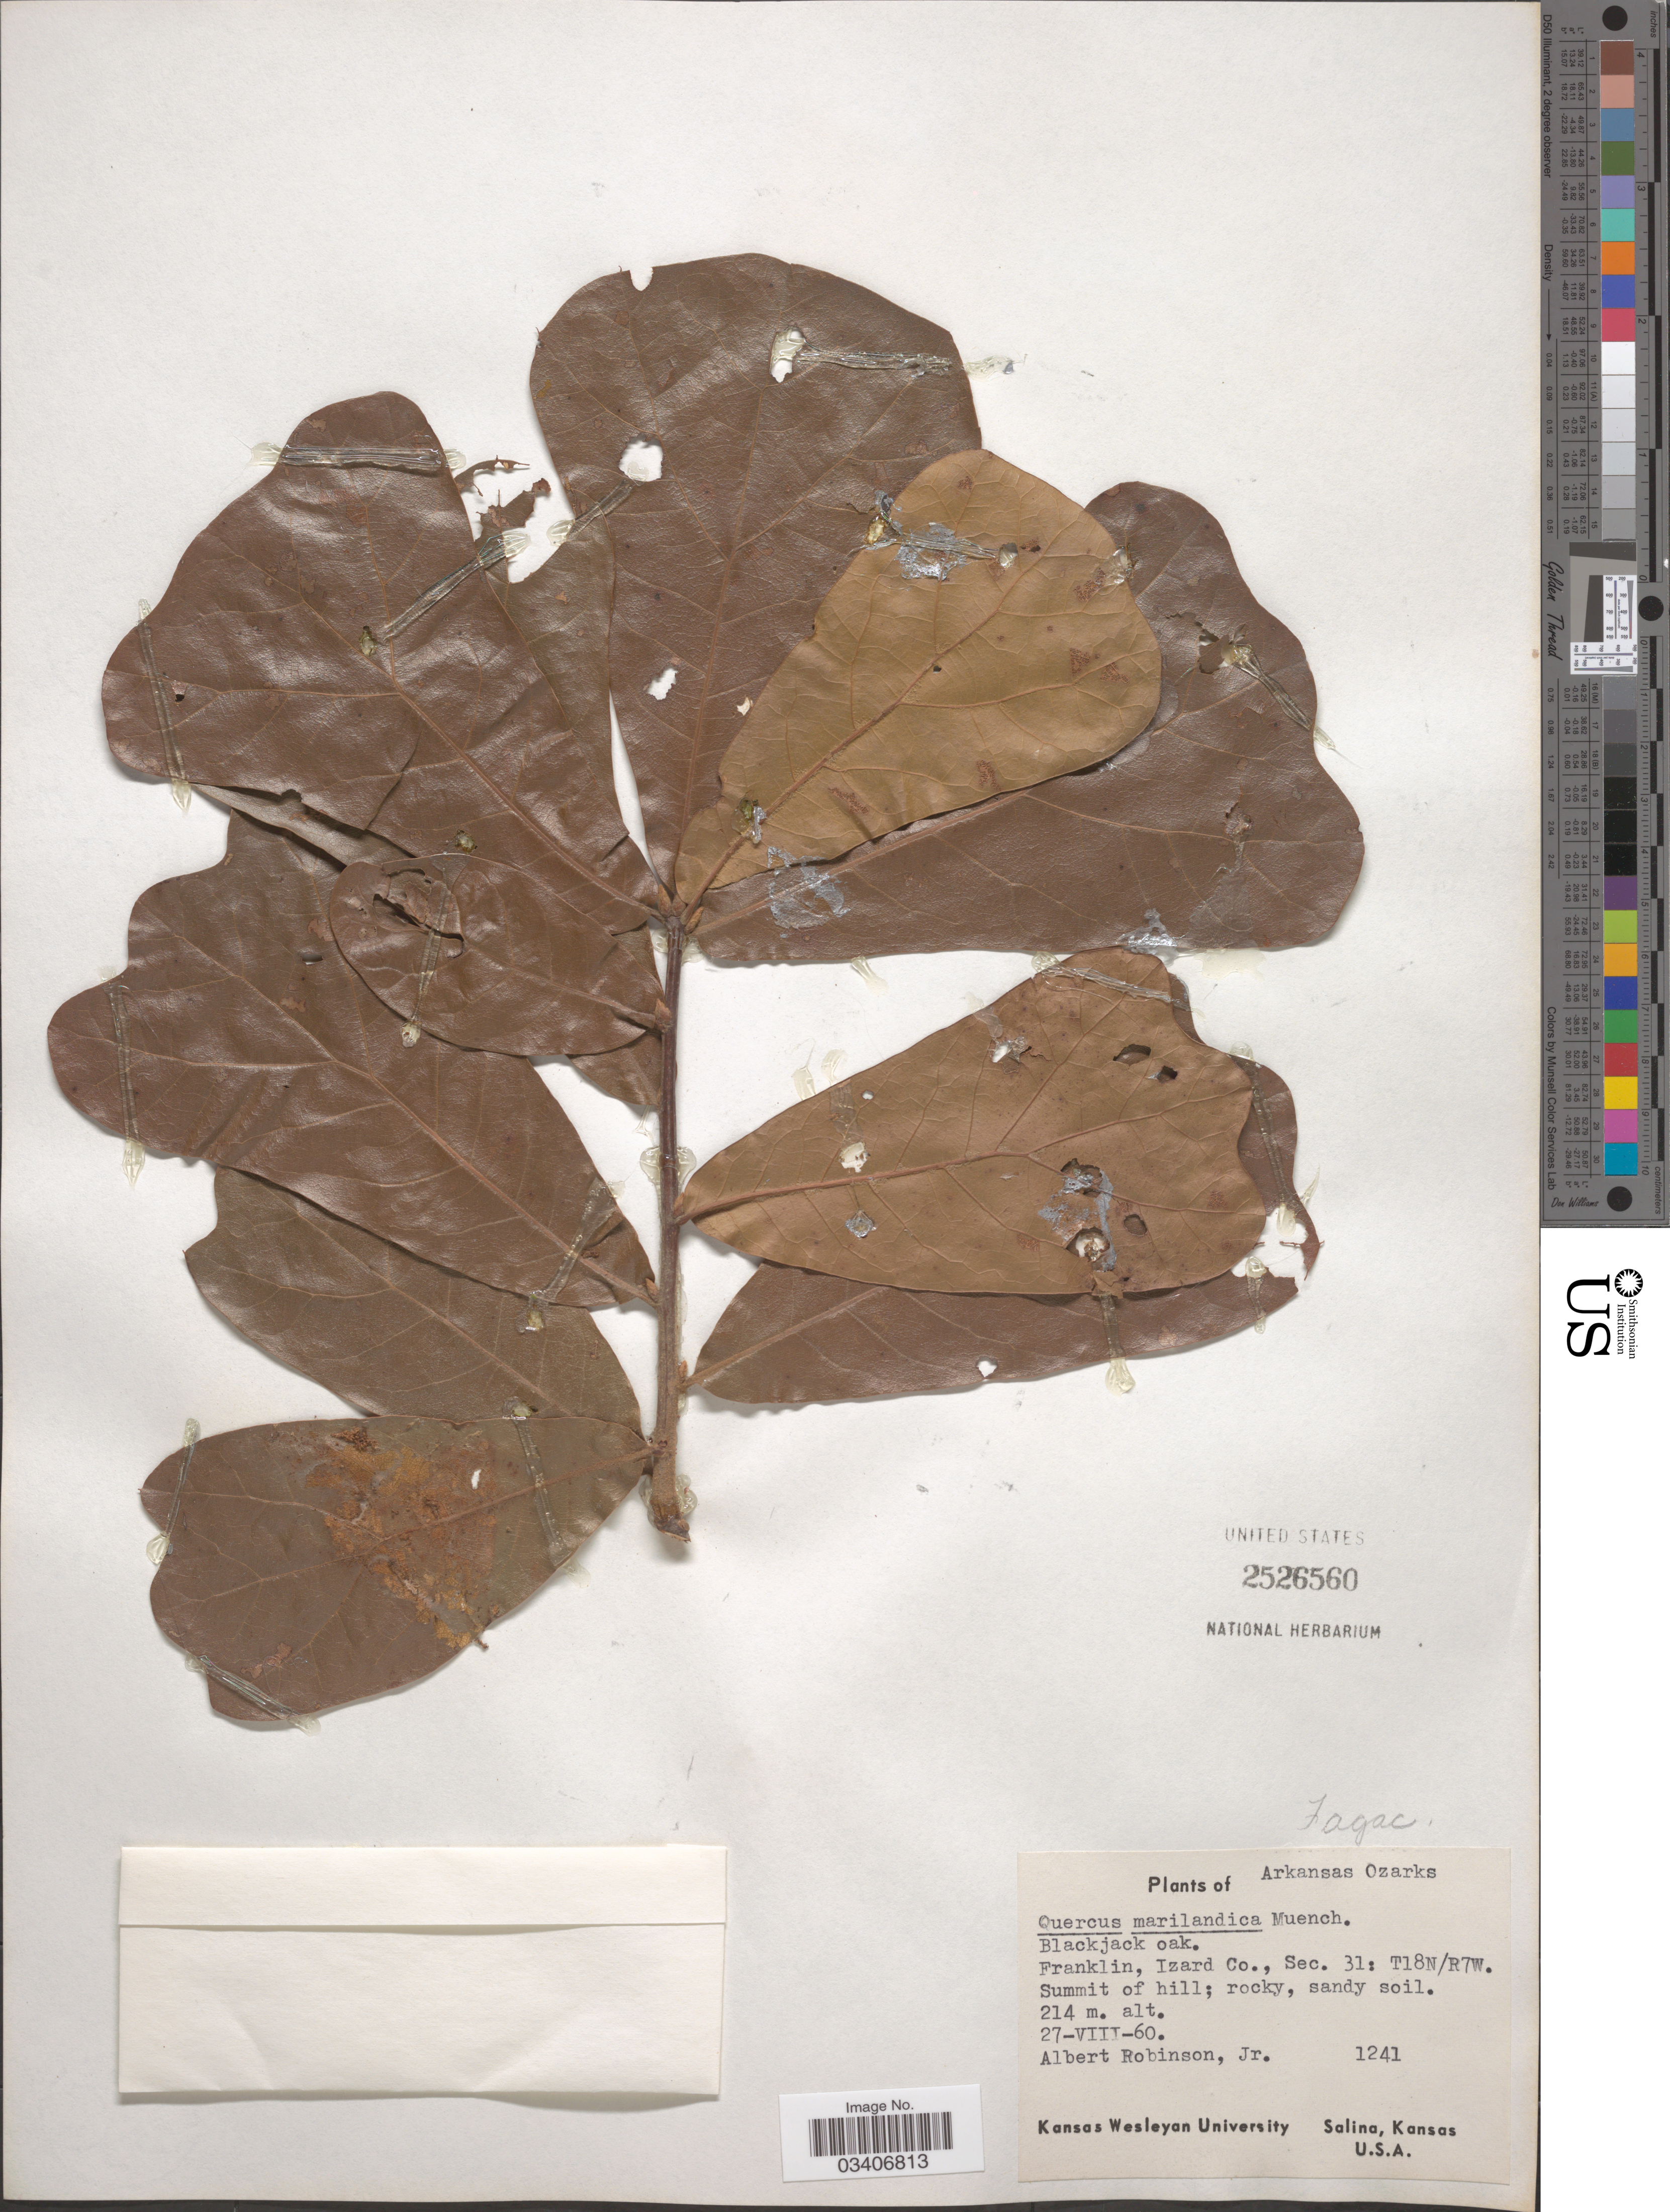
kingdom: Plantae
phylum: Tracheophyta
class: Magnoliopsida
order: Fagales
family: Fagaceae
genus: Quercus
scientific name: Quercus marilandica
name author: (L.) Münchh.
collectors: A. Robinson Jr.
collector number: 1241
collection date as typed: Transcribed d/m/y: 27/8/60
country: United States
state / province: Arkansas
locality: Arkansas Ozarks. Franklin, Izard Co., Sec. 31: T18N/R7W. Summit of hill.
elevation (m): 214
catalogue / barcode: US 2526560